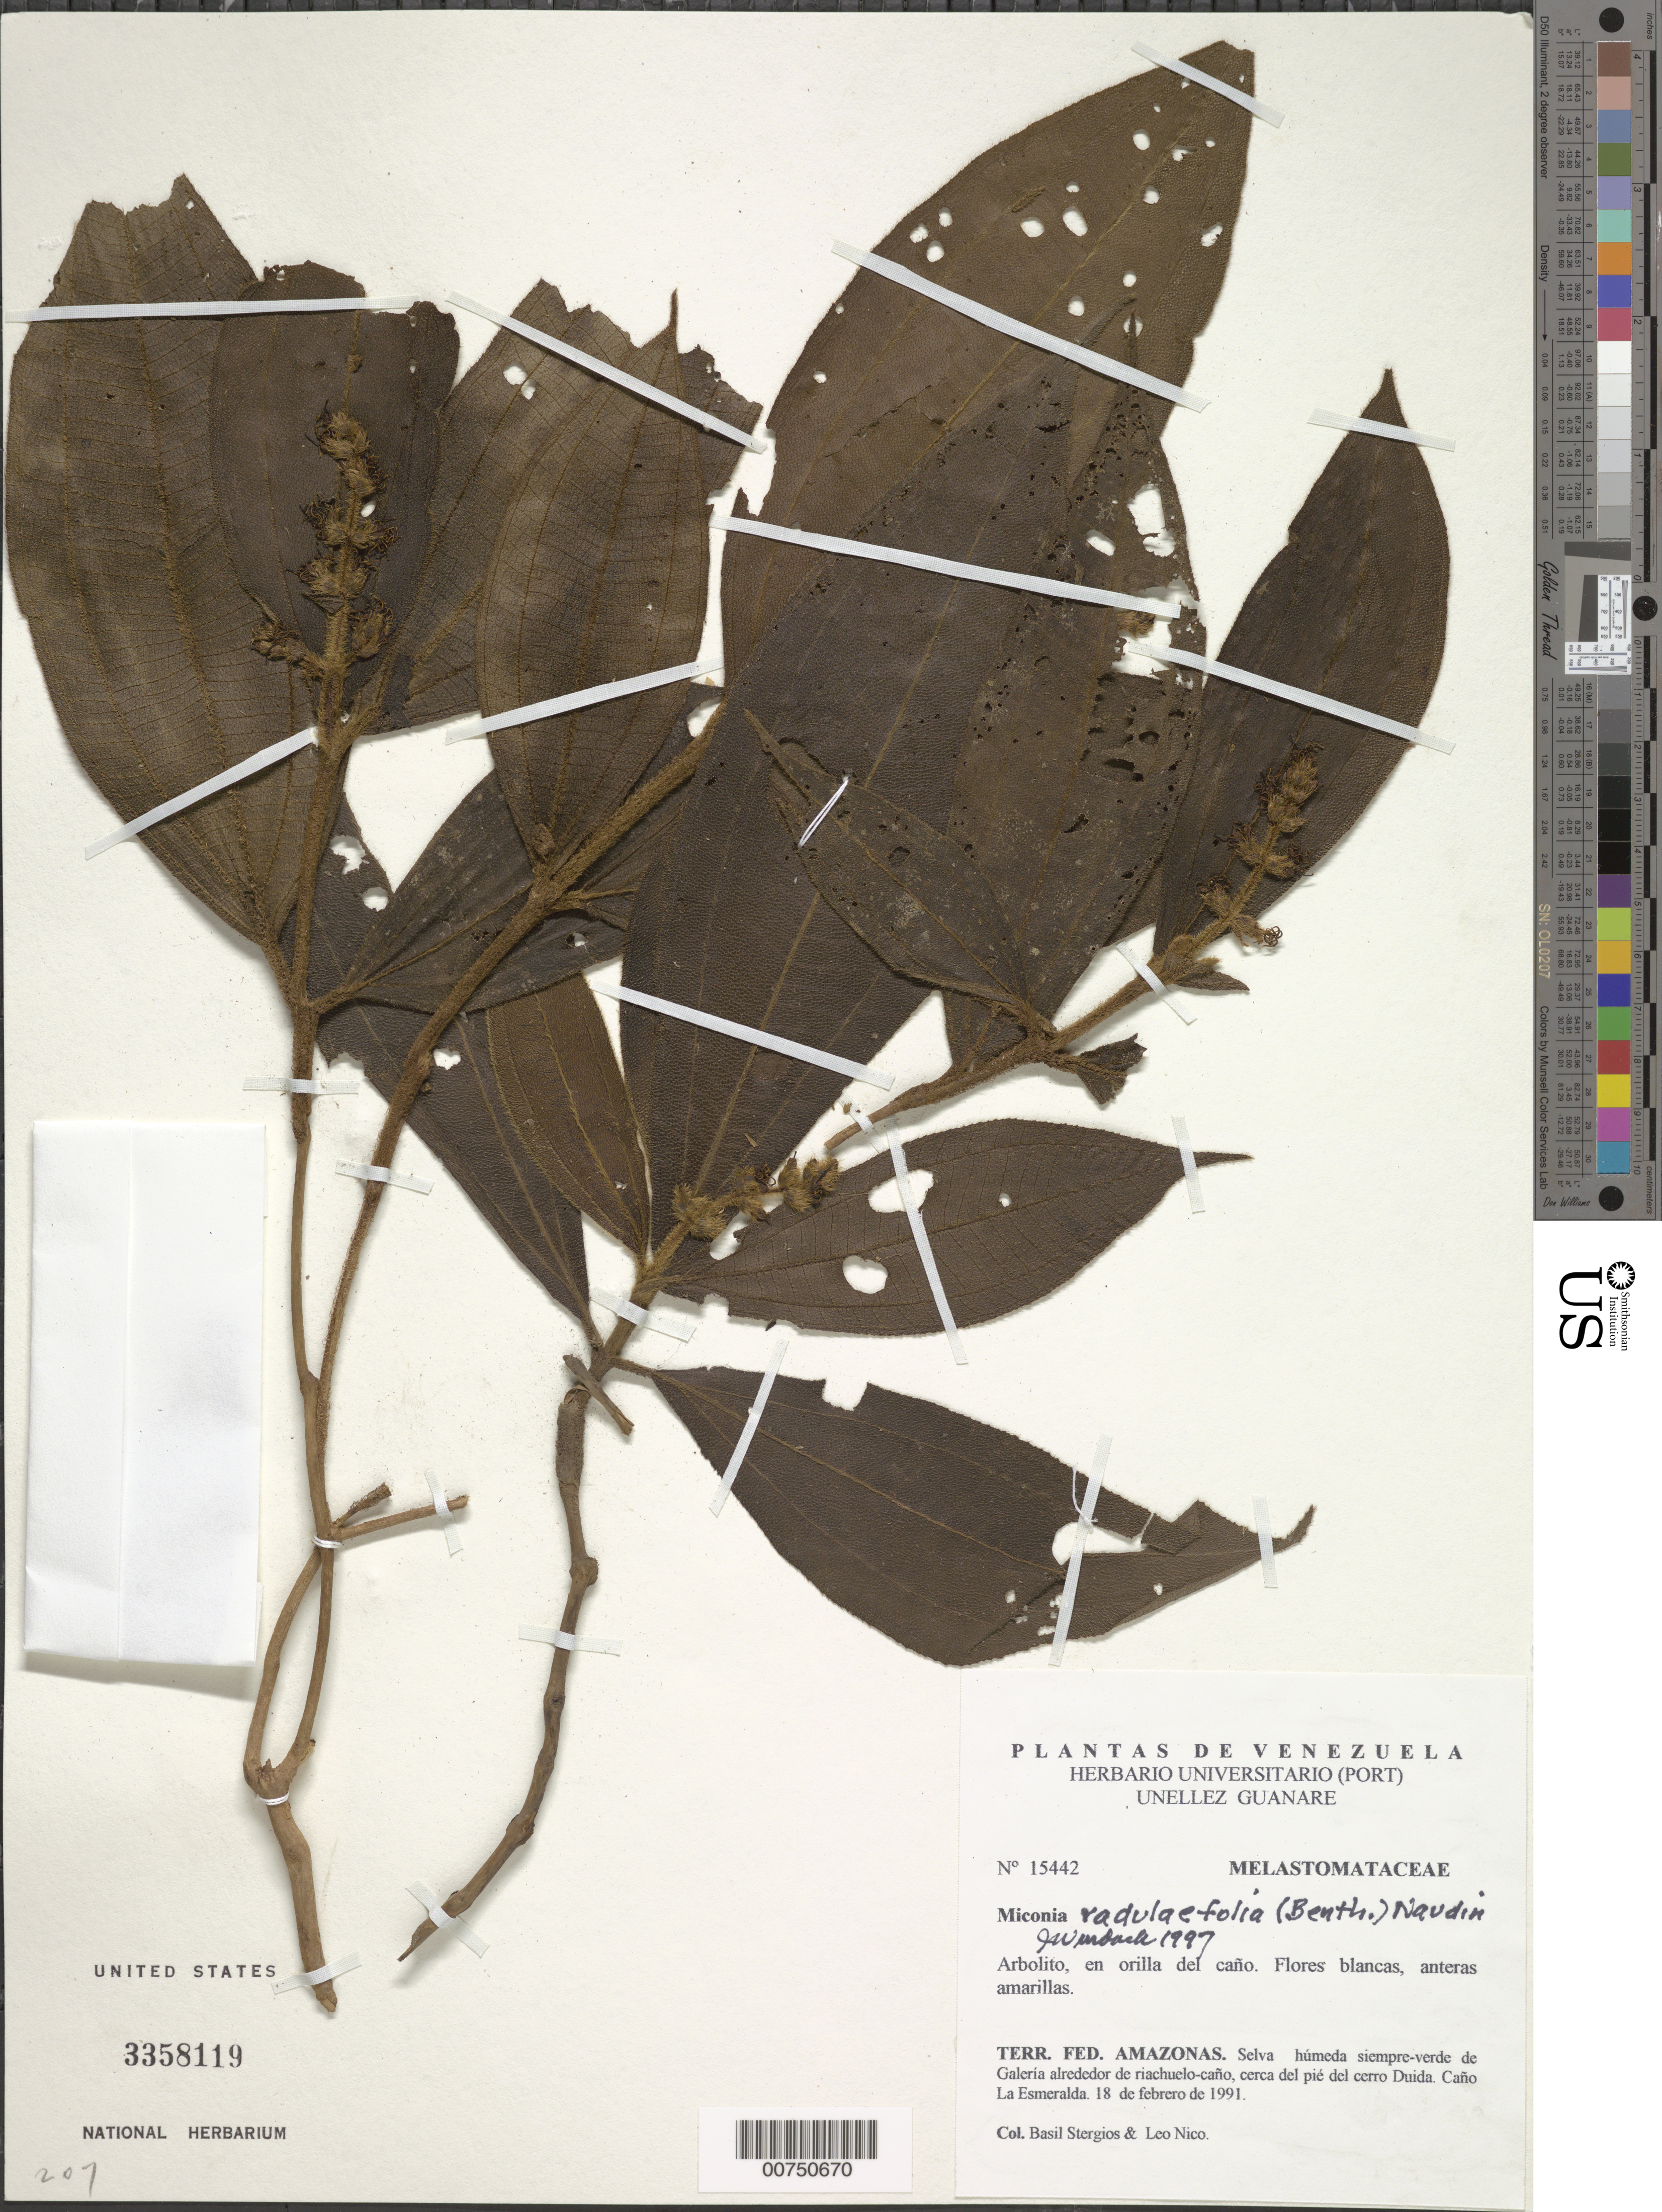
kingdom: Plantae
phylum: Tracheophyta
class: Magnoliopsida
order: Myrtales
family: Melastomataceae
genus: Miconia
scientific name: Miconia radulifolia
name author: (Benth.) Naudin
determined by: Wurdack, John J., (US), US (UNITED STATES)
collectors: B. G. Stergios & L. Nico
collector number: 15442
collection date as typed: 18-Feb-91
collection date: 1991-02-18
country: Venezuela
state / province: Amazonas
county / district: Alto Orinoco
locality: Caño La Esmeralda, cerca del pie del Cerro Duida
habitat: Orilla del cano; selva húmeda siempre-verde de Galeria alrededor de riachuelo-cano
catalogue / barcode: US 3358119